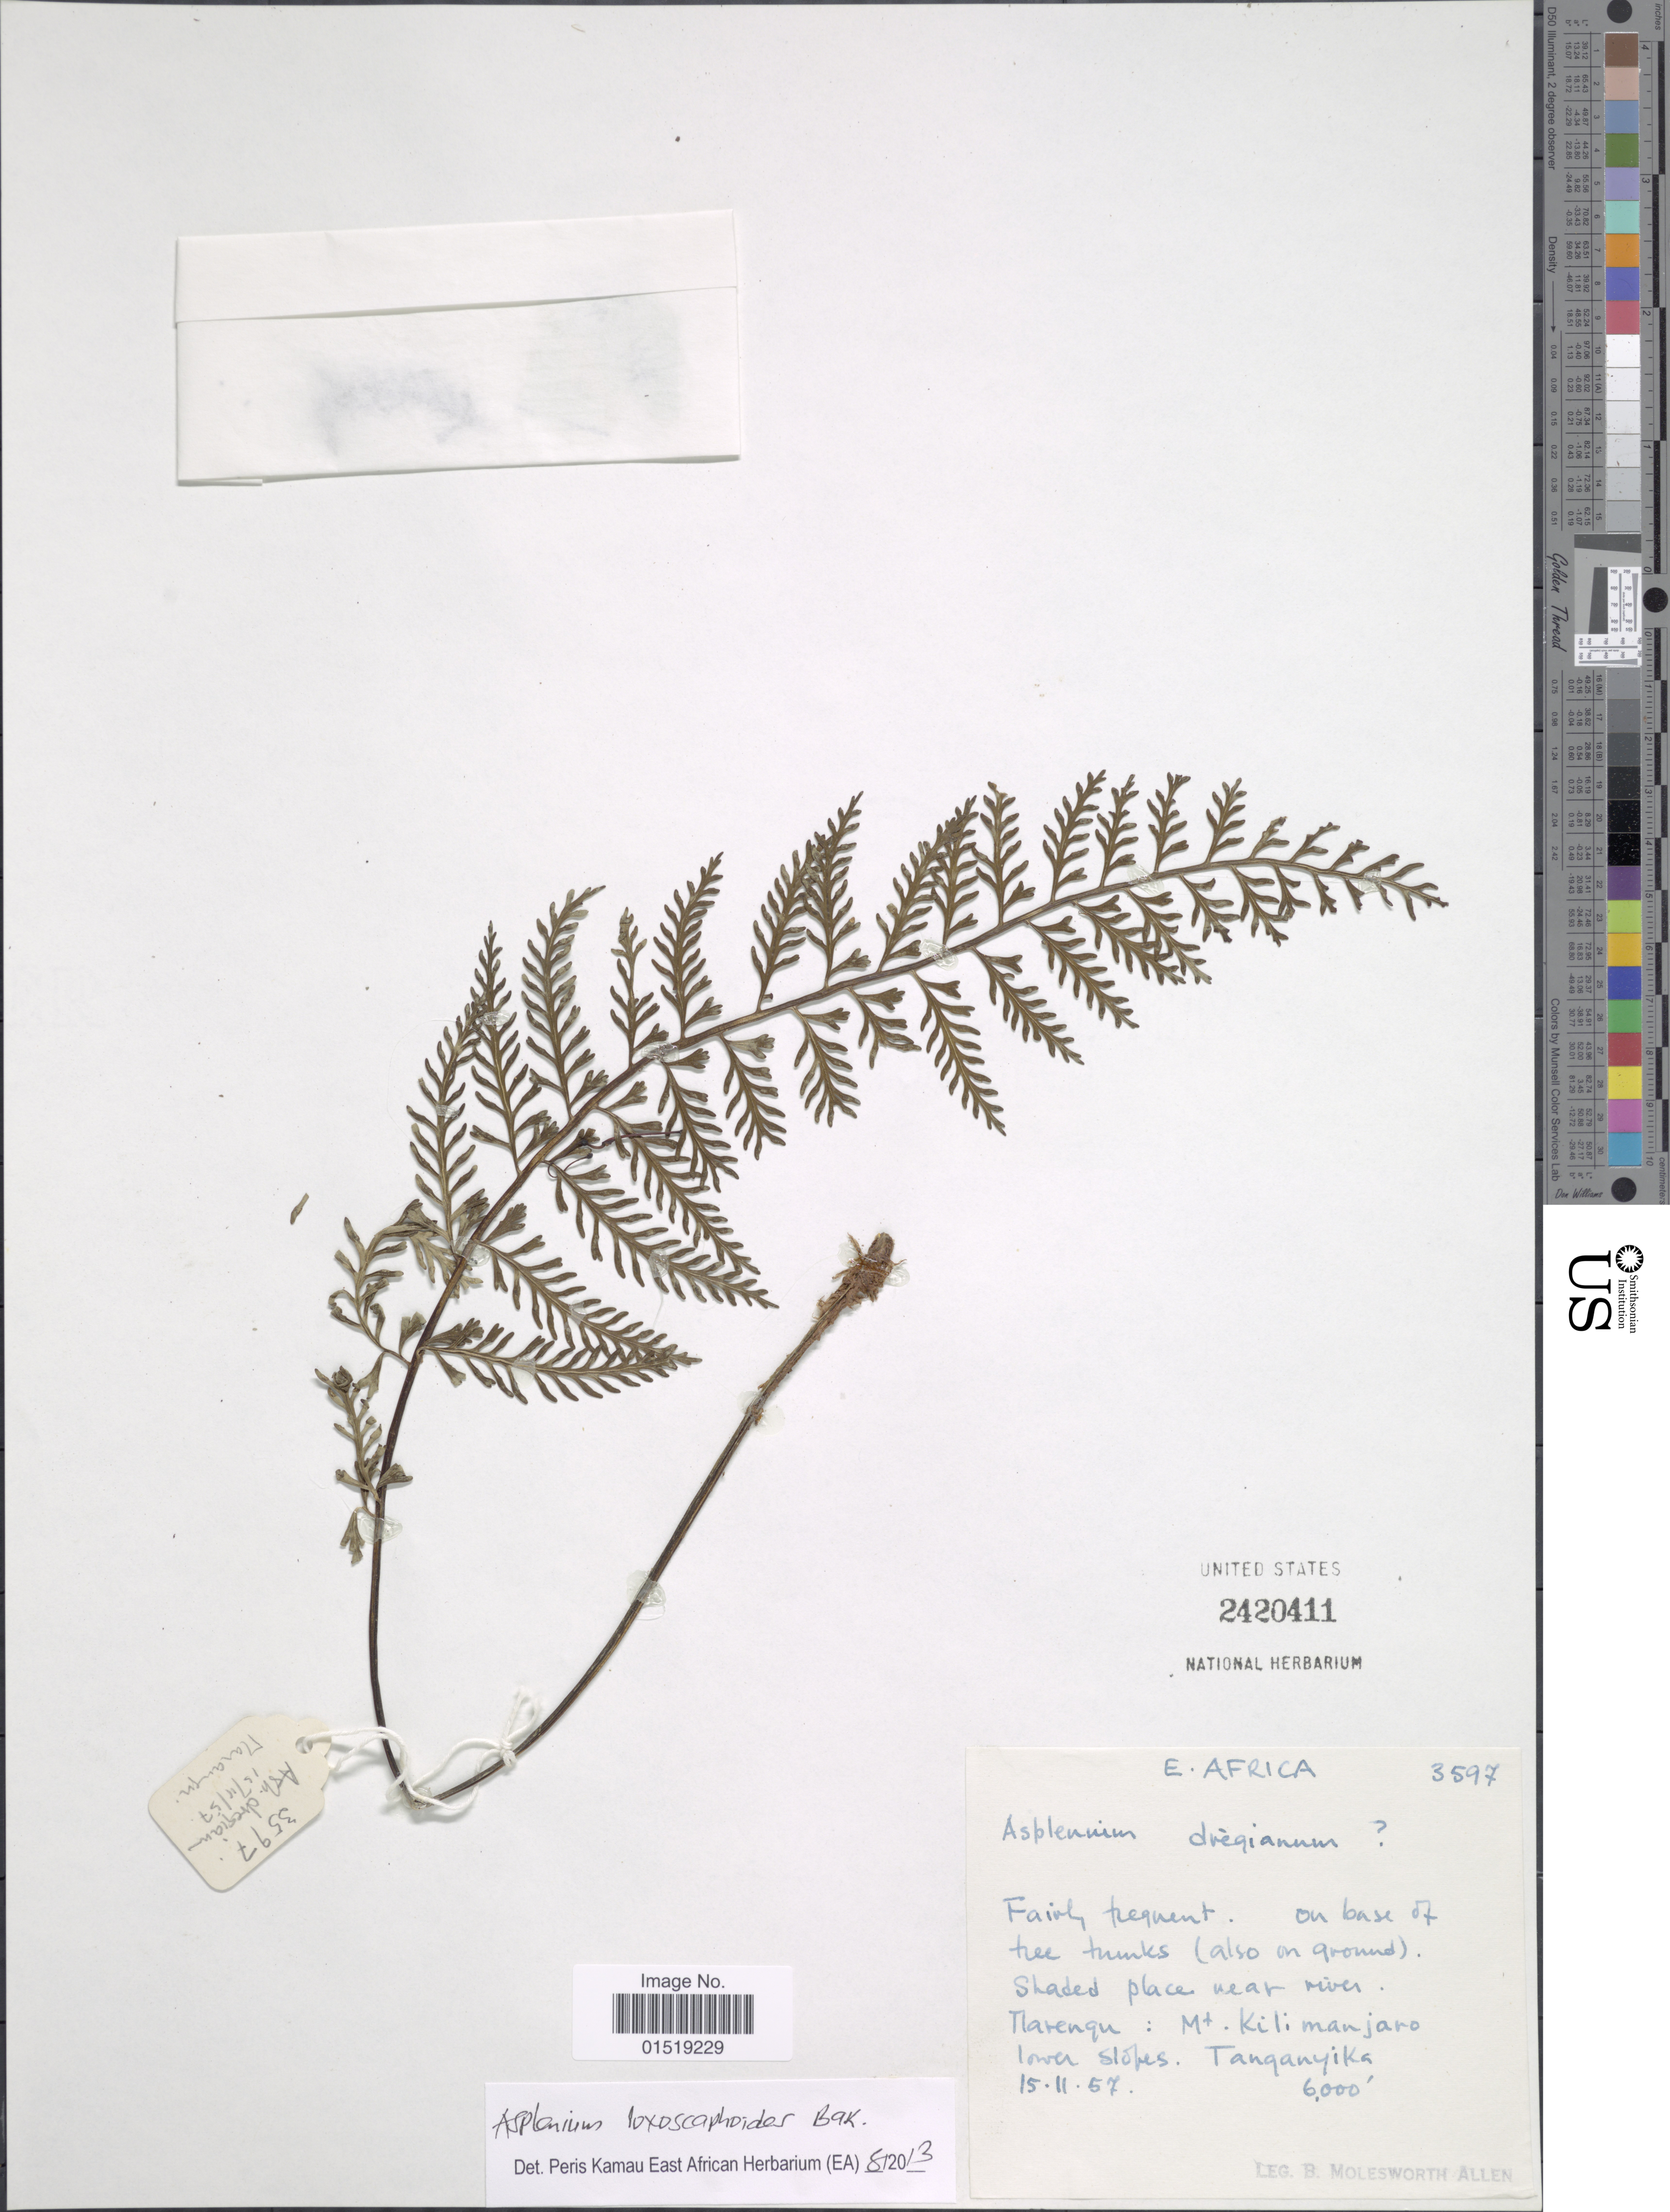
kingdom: Plantae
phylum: Tracheophyta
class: Polypodiopsida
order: Polypodiales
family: Aspleniaceae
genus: Asplenium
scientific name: Asplenium loxoscaphoides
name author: Baker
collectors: B. E. G. Molesworth-Allen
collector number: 3597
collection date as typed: Transcribed d/m/y: 15/11/57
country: Tanzania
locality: Marengu: Mt. Kilimanjaro, lower slopes. Tanganyika.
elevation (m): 1829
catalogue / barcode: US 2420411